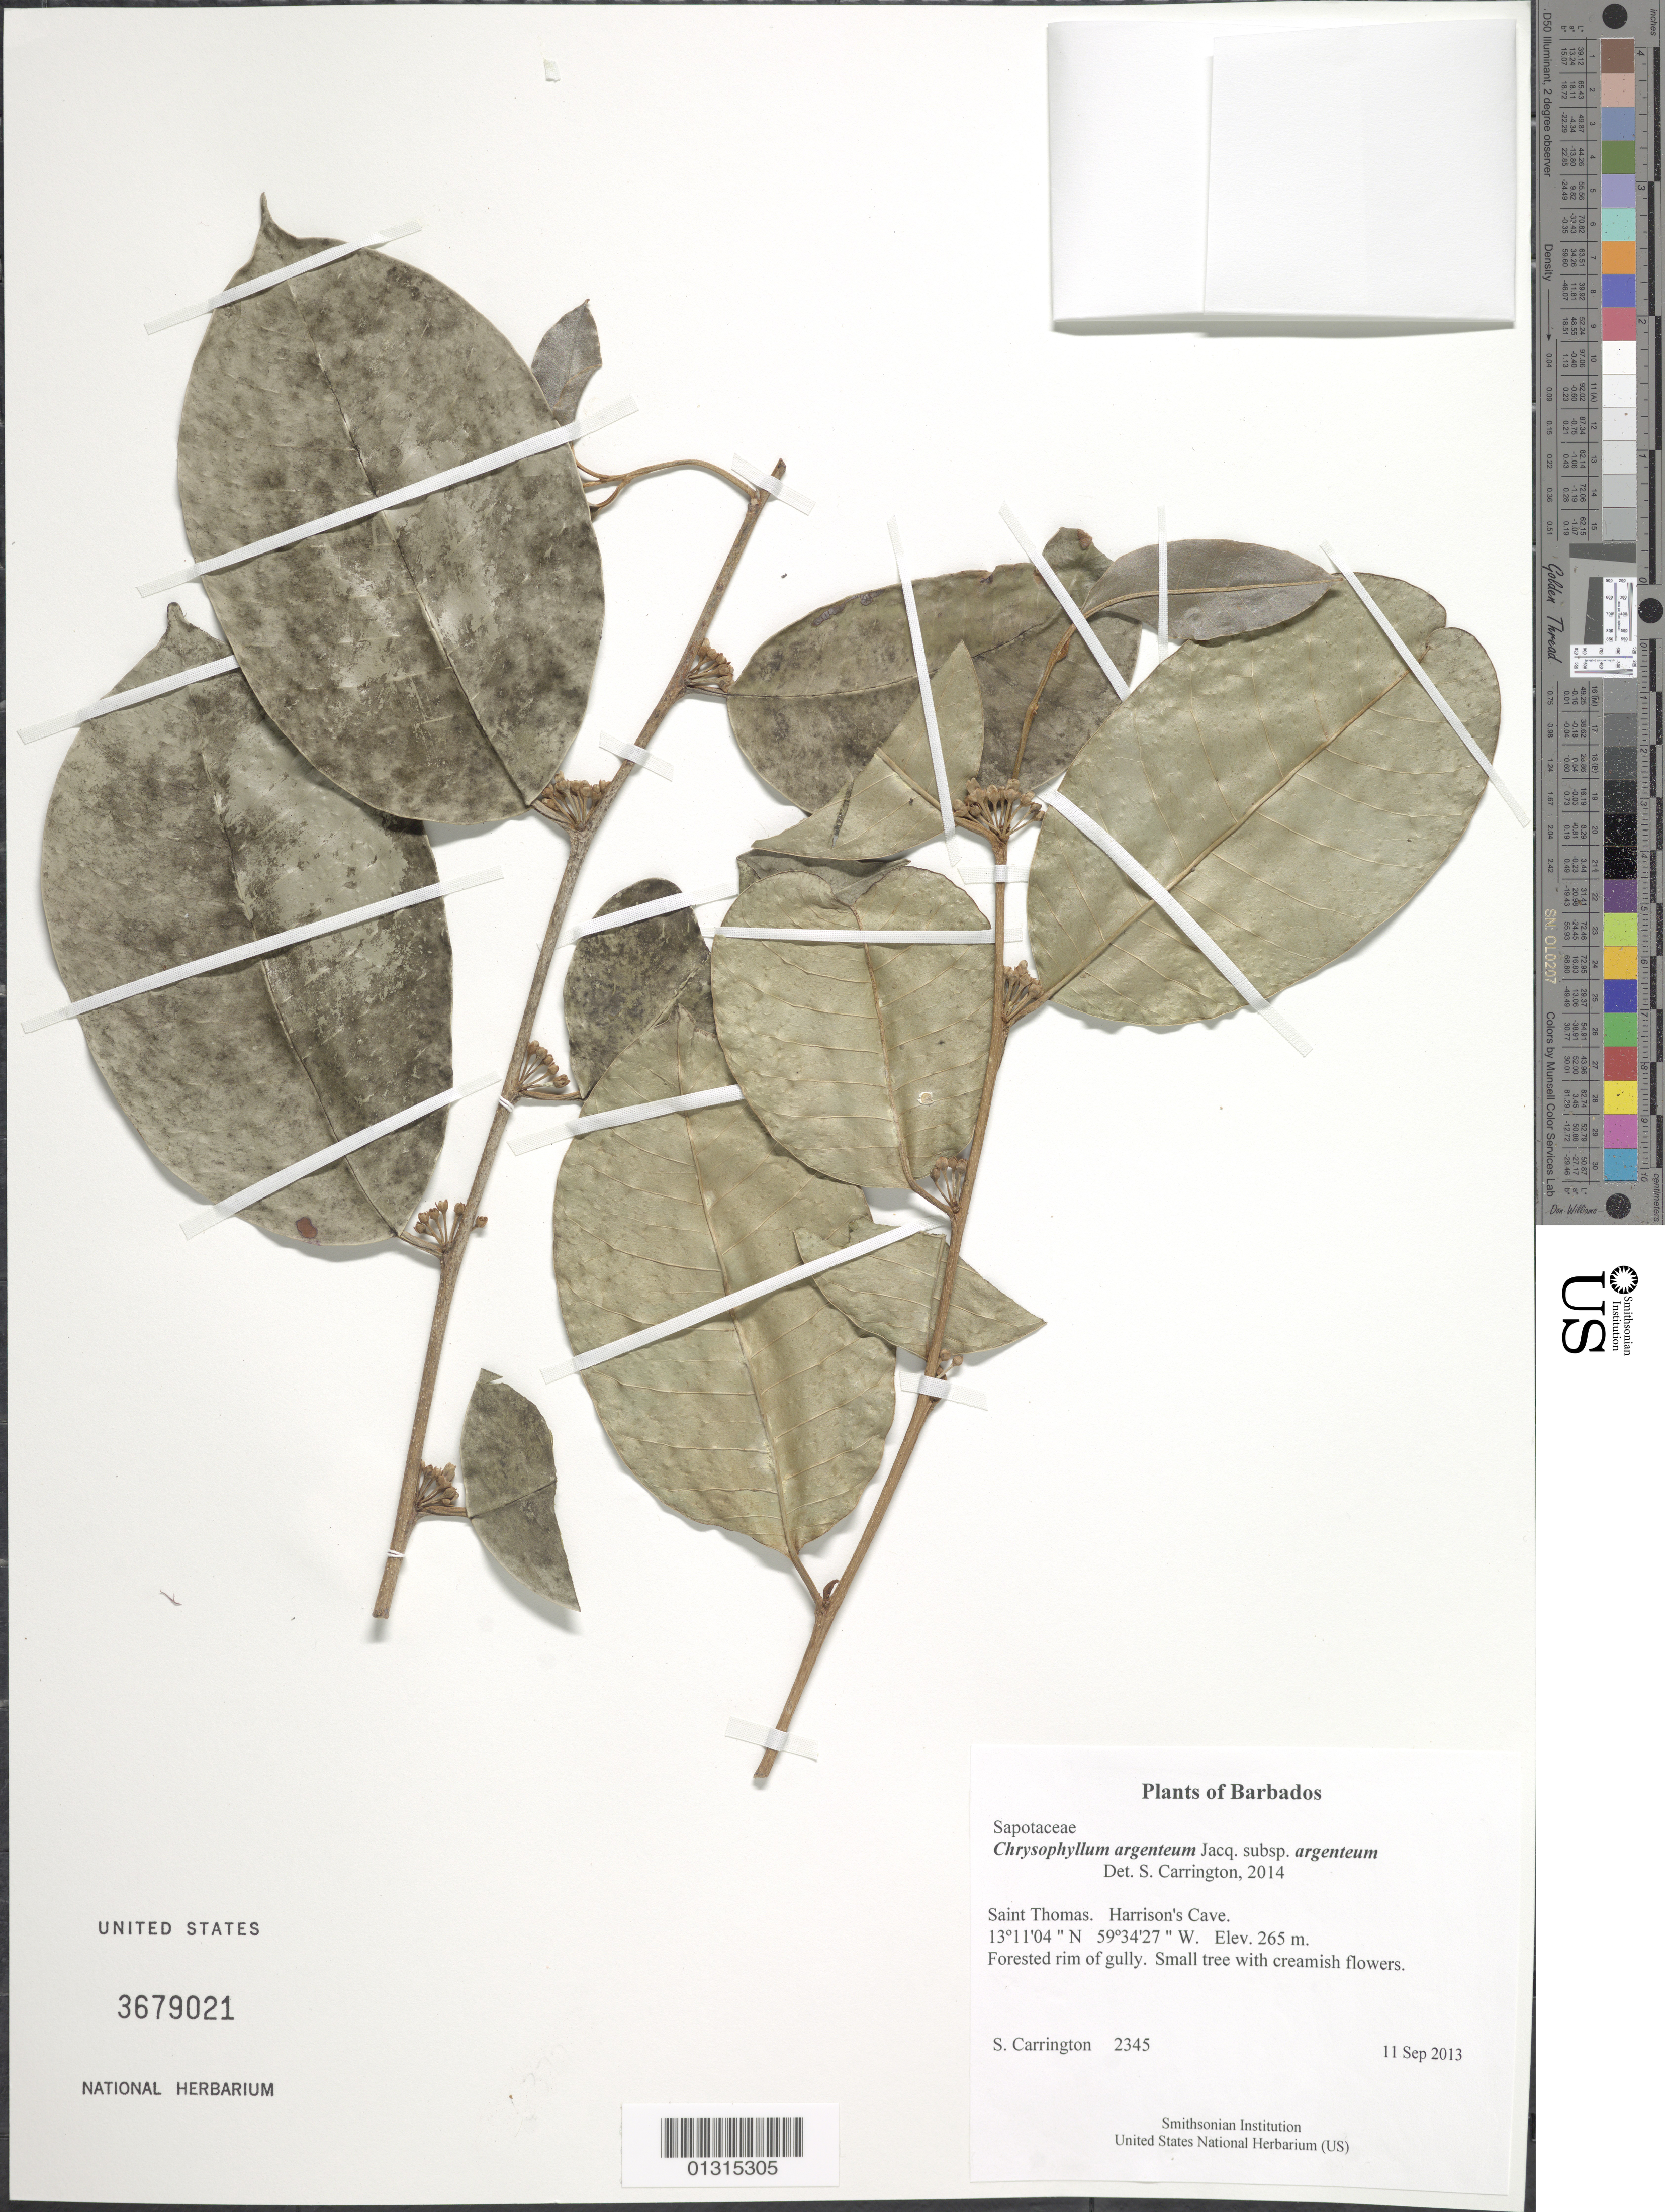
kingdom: Plantae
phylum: Tracheophyta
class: Magnoliopsida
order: Ericales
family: Sapotaceae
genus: Chrysophyllum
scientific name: Chrysophyllum argenteum subsp. argenteum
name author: Jacq.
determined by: Carrington, C. M. S.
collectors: C. M. S. Carrington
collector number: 2345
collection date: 2013-09-11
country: Barbados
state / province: Saint Thomas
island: Barbados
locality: Harrison's Cave, St Thomas.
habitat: Forested rim of gully.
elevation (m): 265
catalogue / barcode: US 3679021